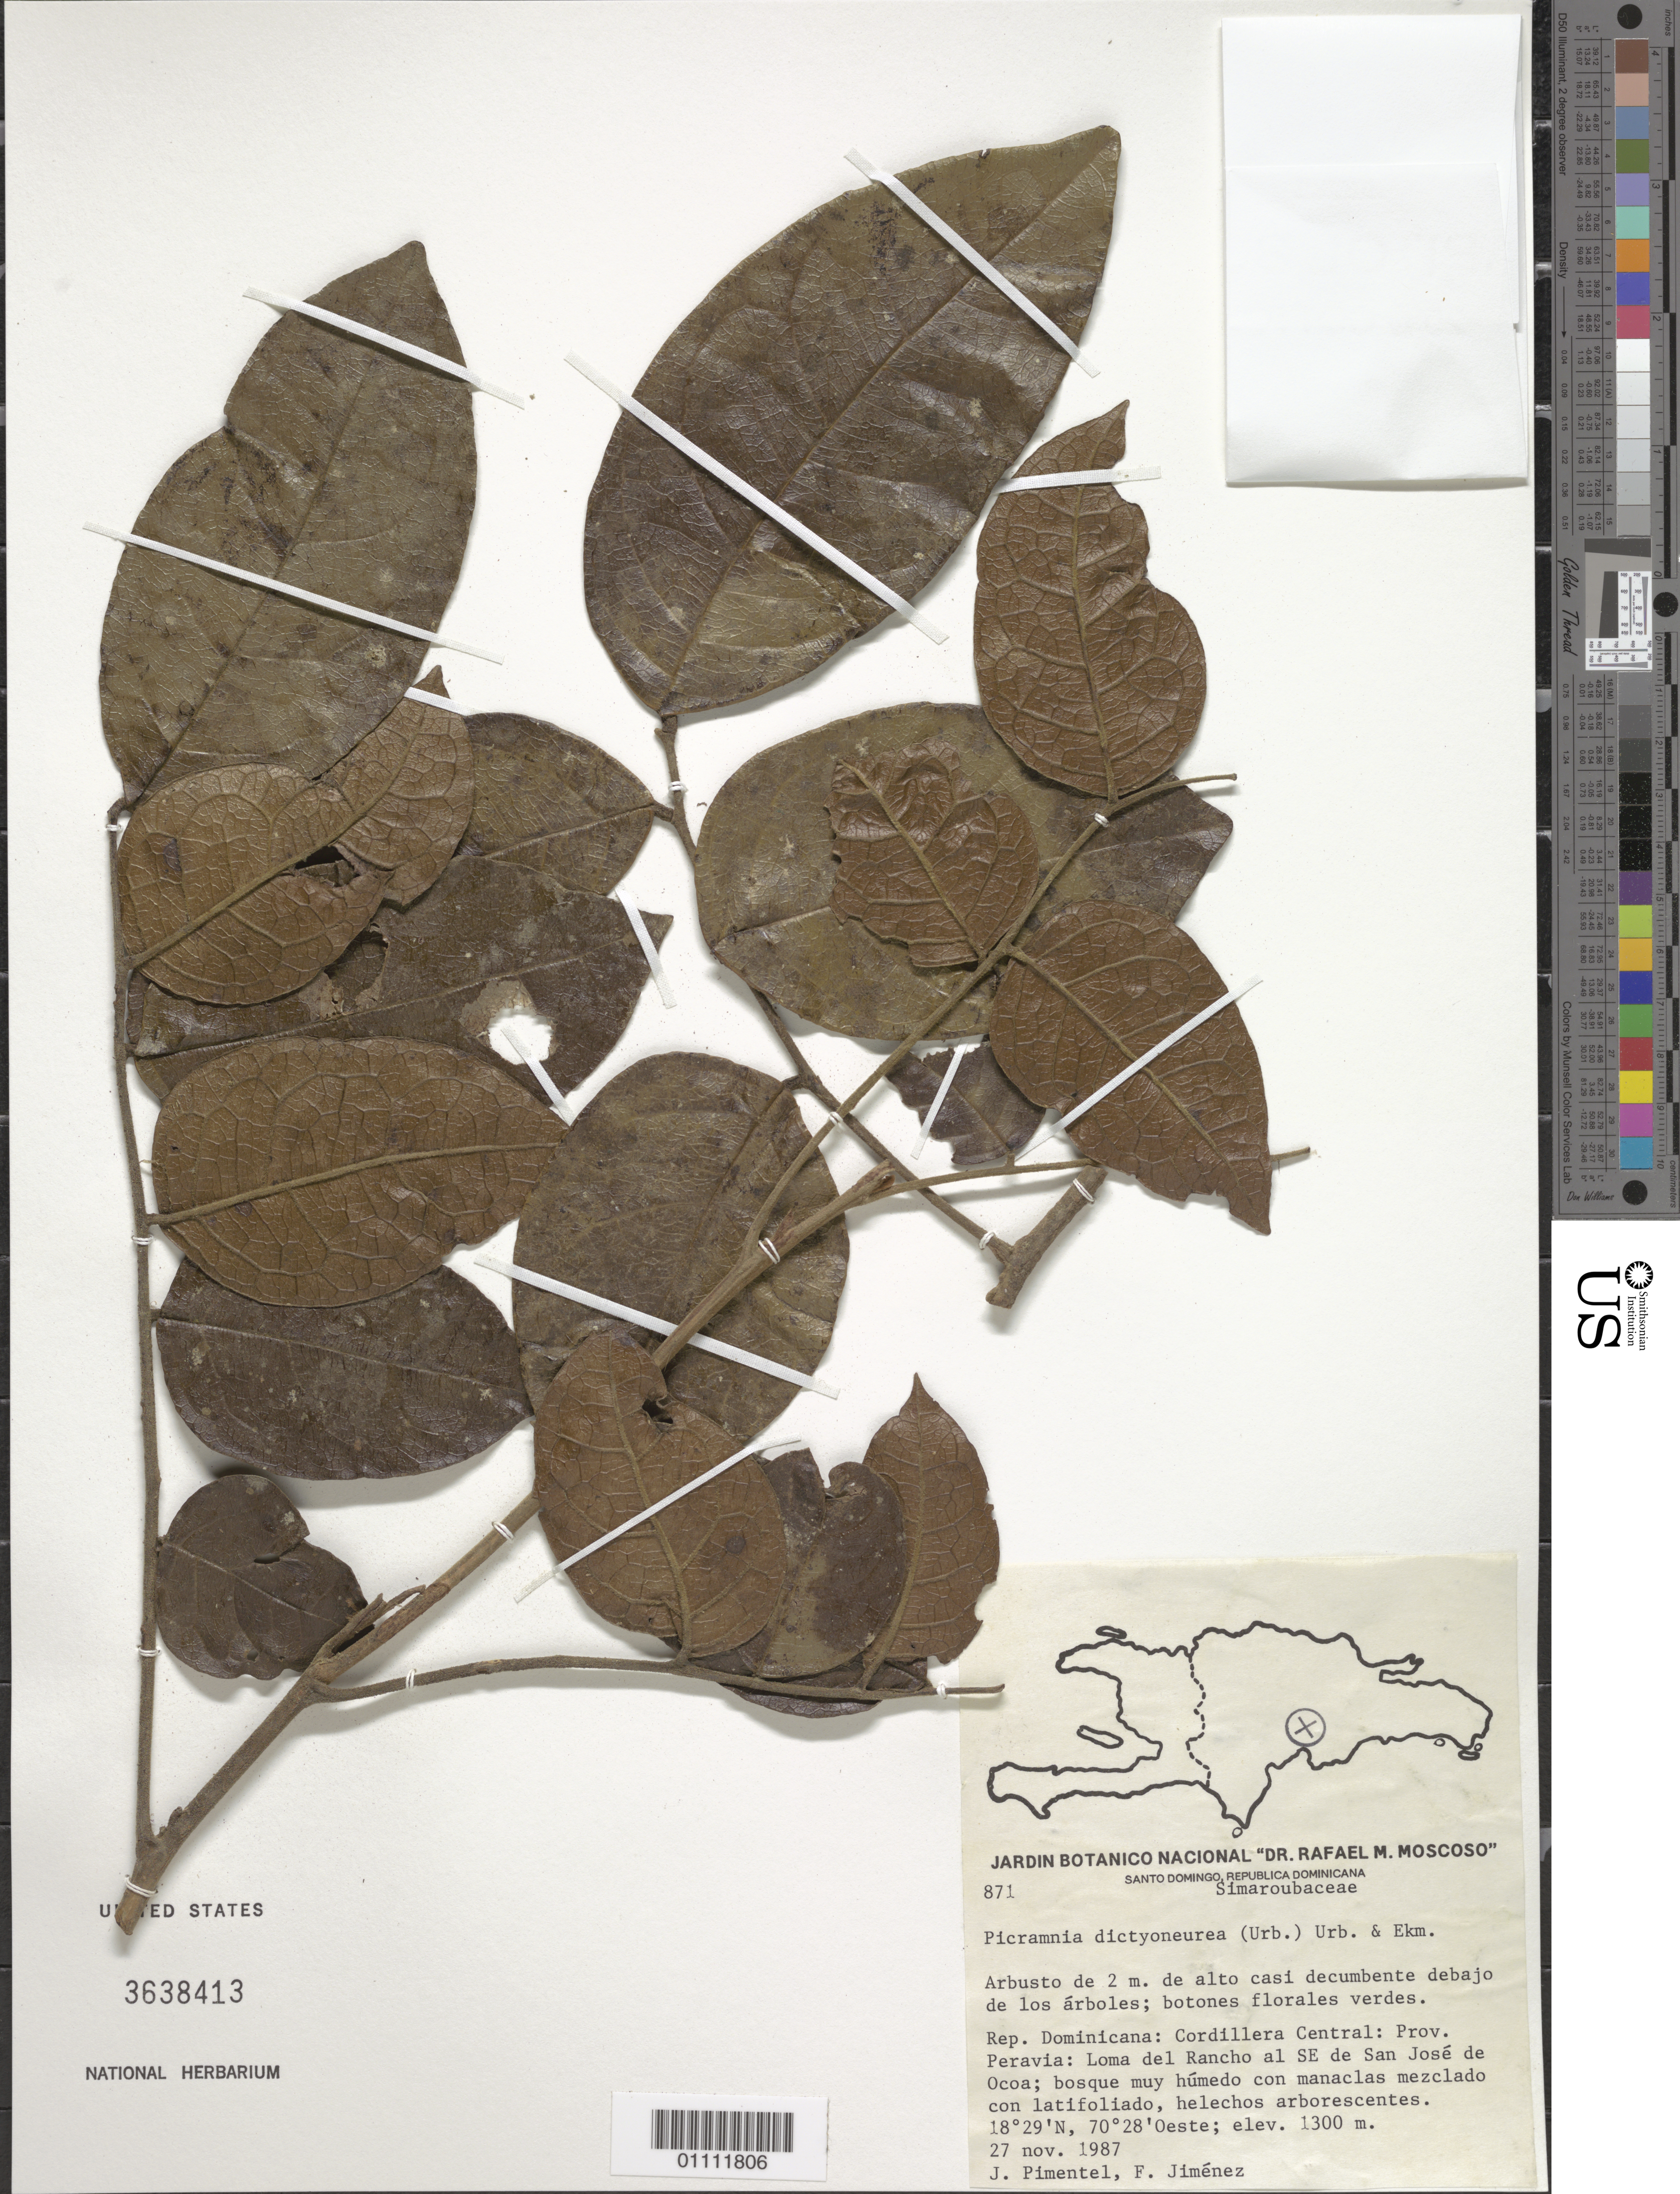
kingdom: Plantae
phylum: Tracheophyta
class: Magnoliopsida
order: Picramniales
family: Picramniaceae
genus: Picramnia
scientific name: Picramnia dictyoneura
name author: (Urb.) Urb.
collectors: J. Pimentel & F. Jiménez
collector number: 871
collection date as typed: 27 Nov 1987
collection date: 1987-11-27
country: Dominican Republic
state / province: Peravia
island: Hispaniola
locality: Cordillera Central, Loma del Rancho al SE de San José de Ocoa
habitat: Bosque muy húmedo con manaclas mezclado con latifoliado, helechos arborescentes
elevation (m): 1300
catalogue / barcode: US 3638413